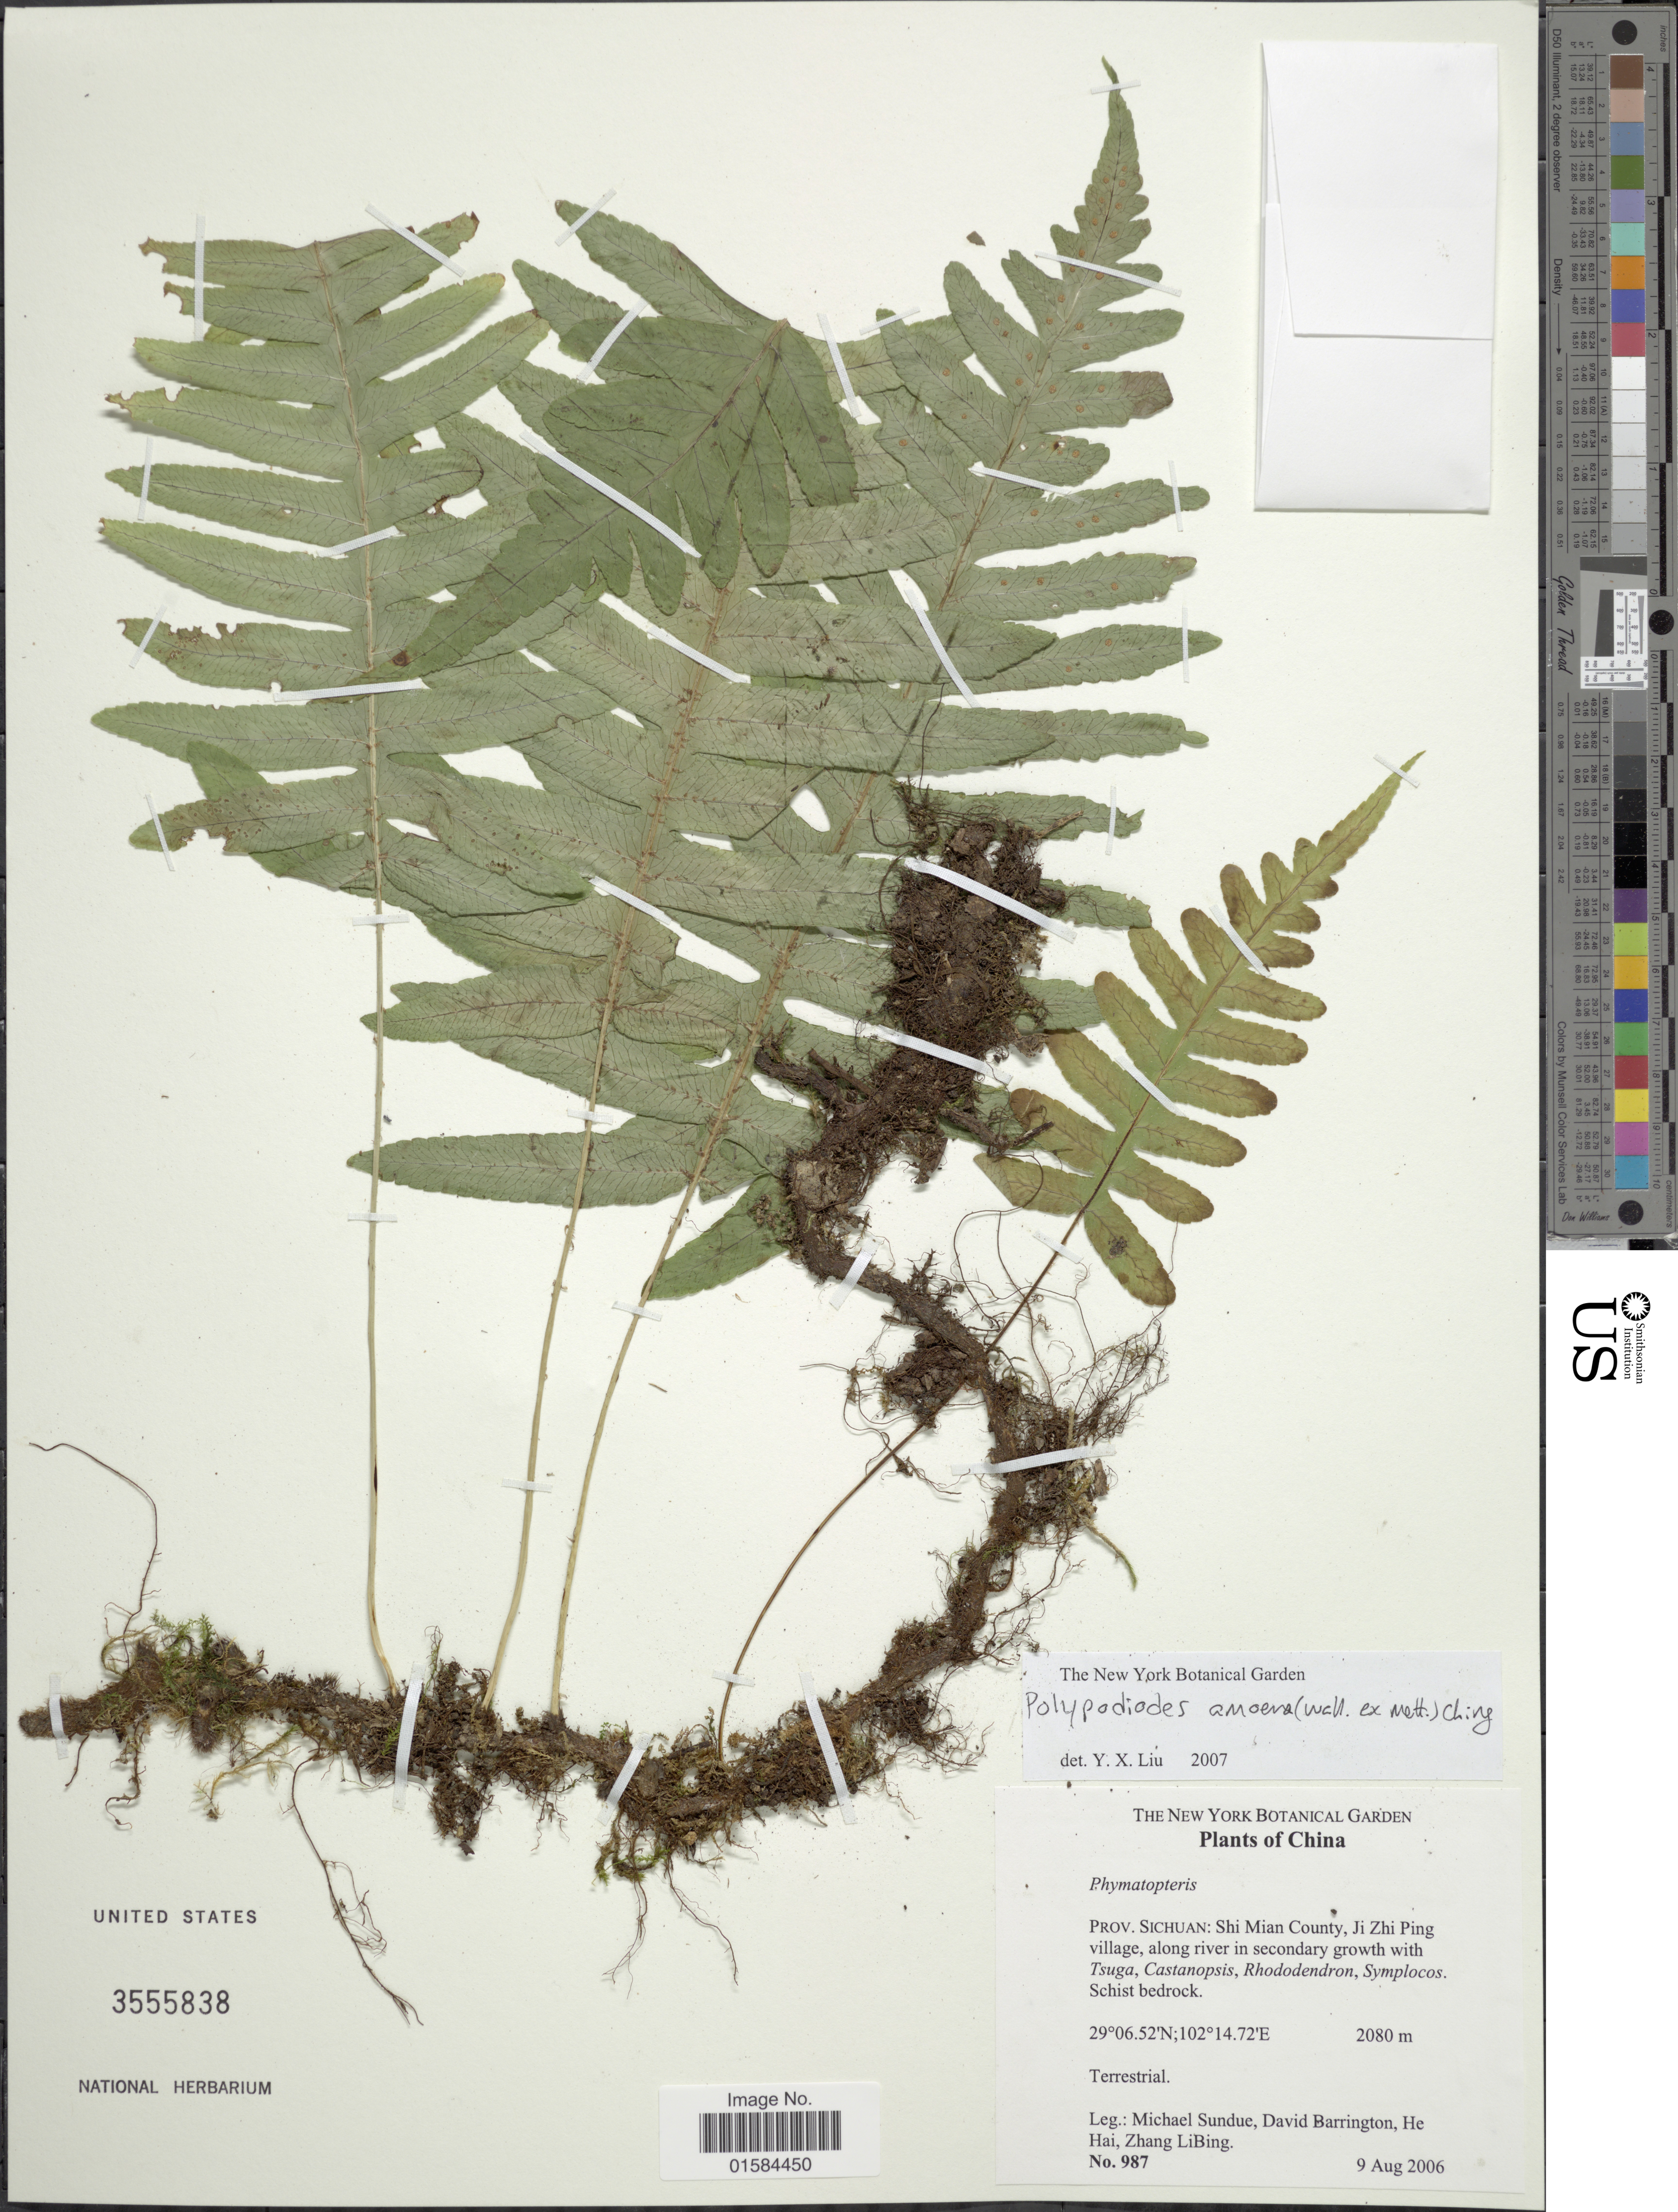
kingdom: Plantae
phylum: Tracheophyta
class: Polypodiopsida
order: Polypodiales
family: Polypodiaceae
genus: Goniophlebium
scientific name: Goniophlebium amoenum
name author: (Wall. ex Mett.) J. Sm.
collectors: M. Sundue, D. S. Barrington, H. Hai & Z. LiBing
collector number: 987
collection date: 2006-08-09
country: China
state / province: Sichuan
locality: Prov. Sichuan: Shi Mian County, Ji Zhi Ping village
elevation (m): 2080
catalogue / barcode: US 3555838